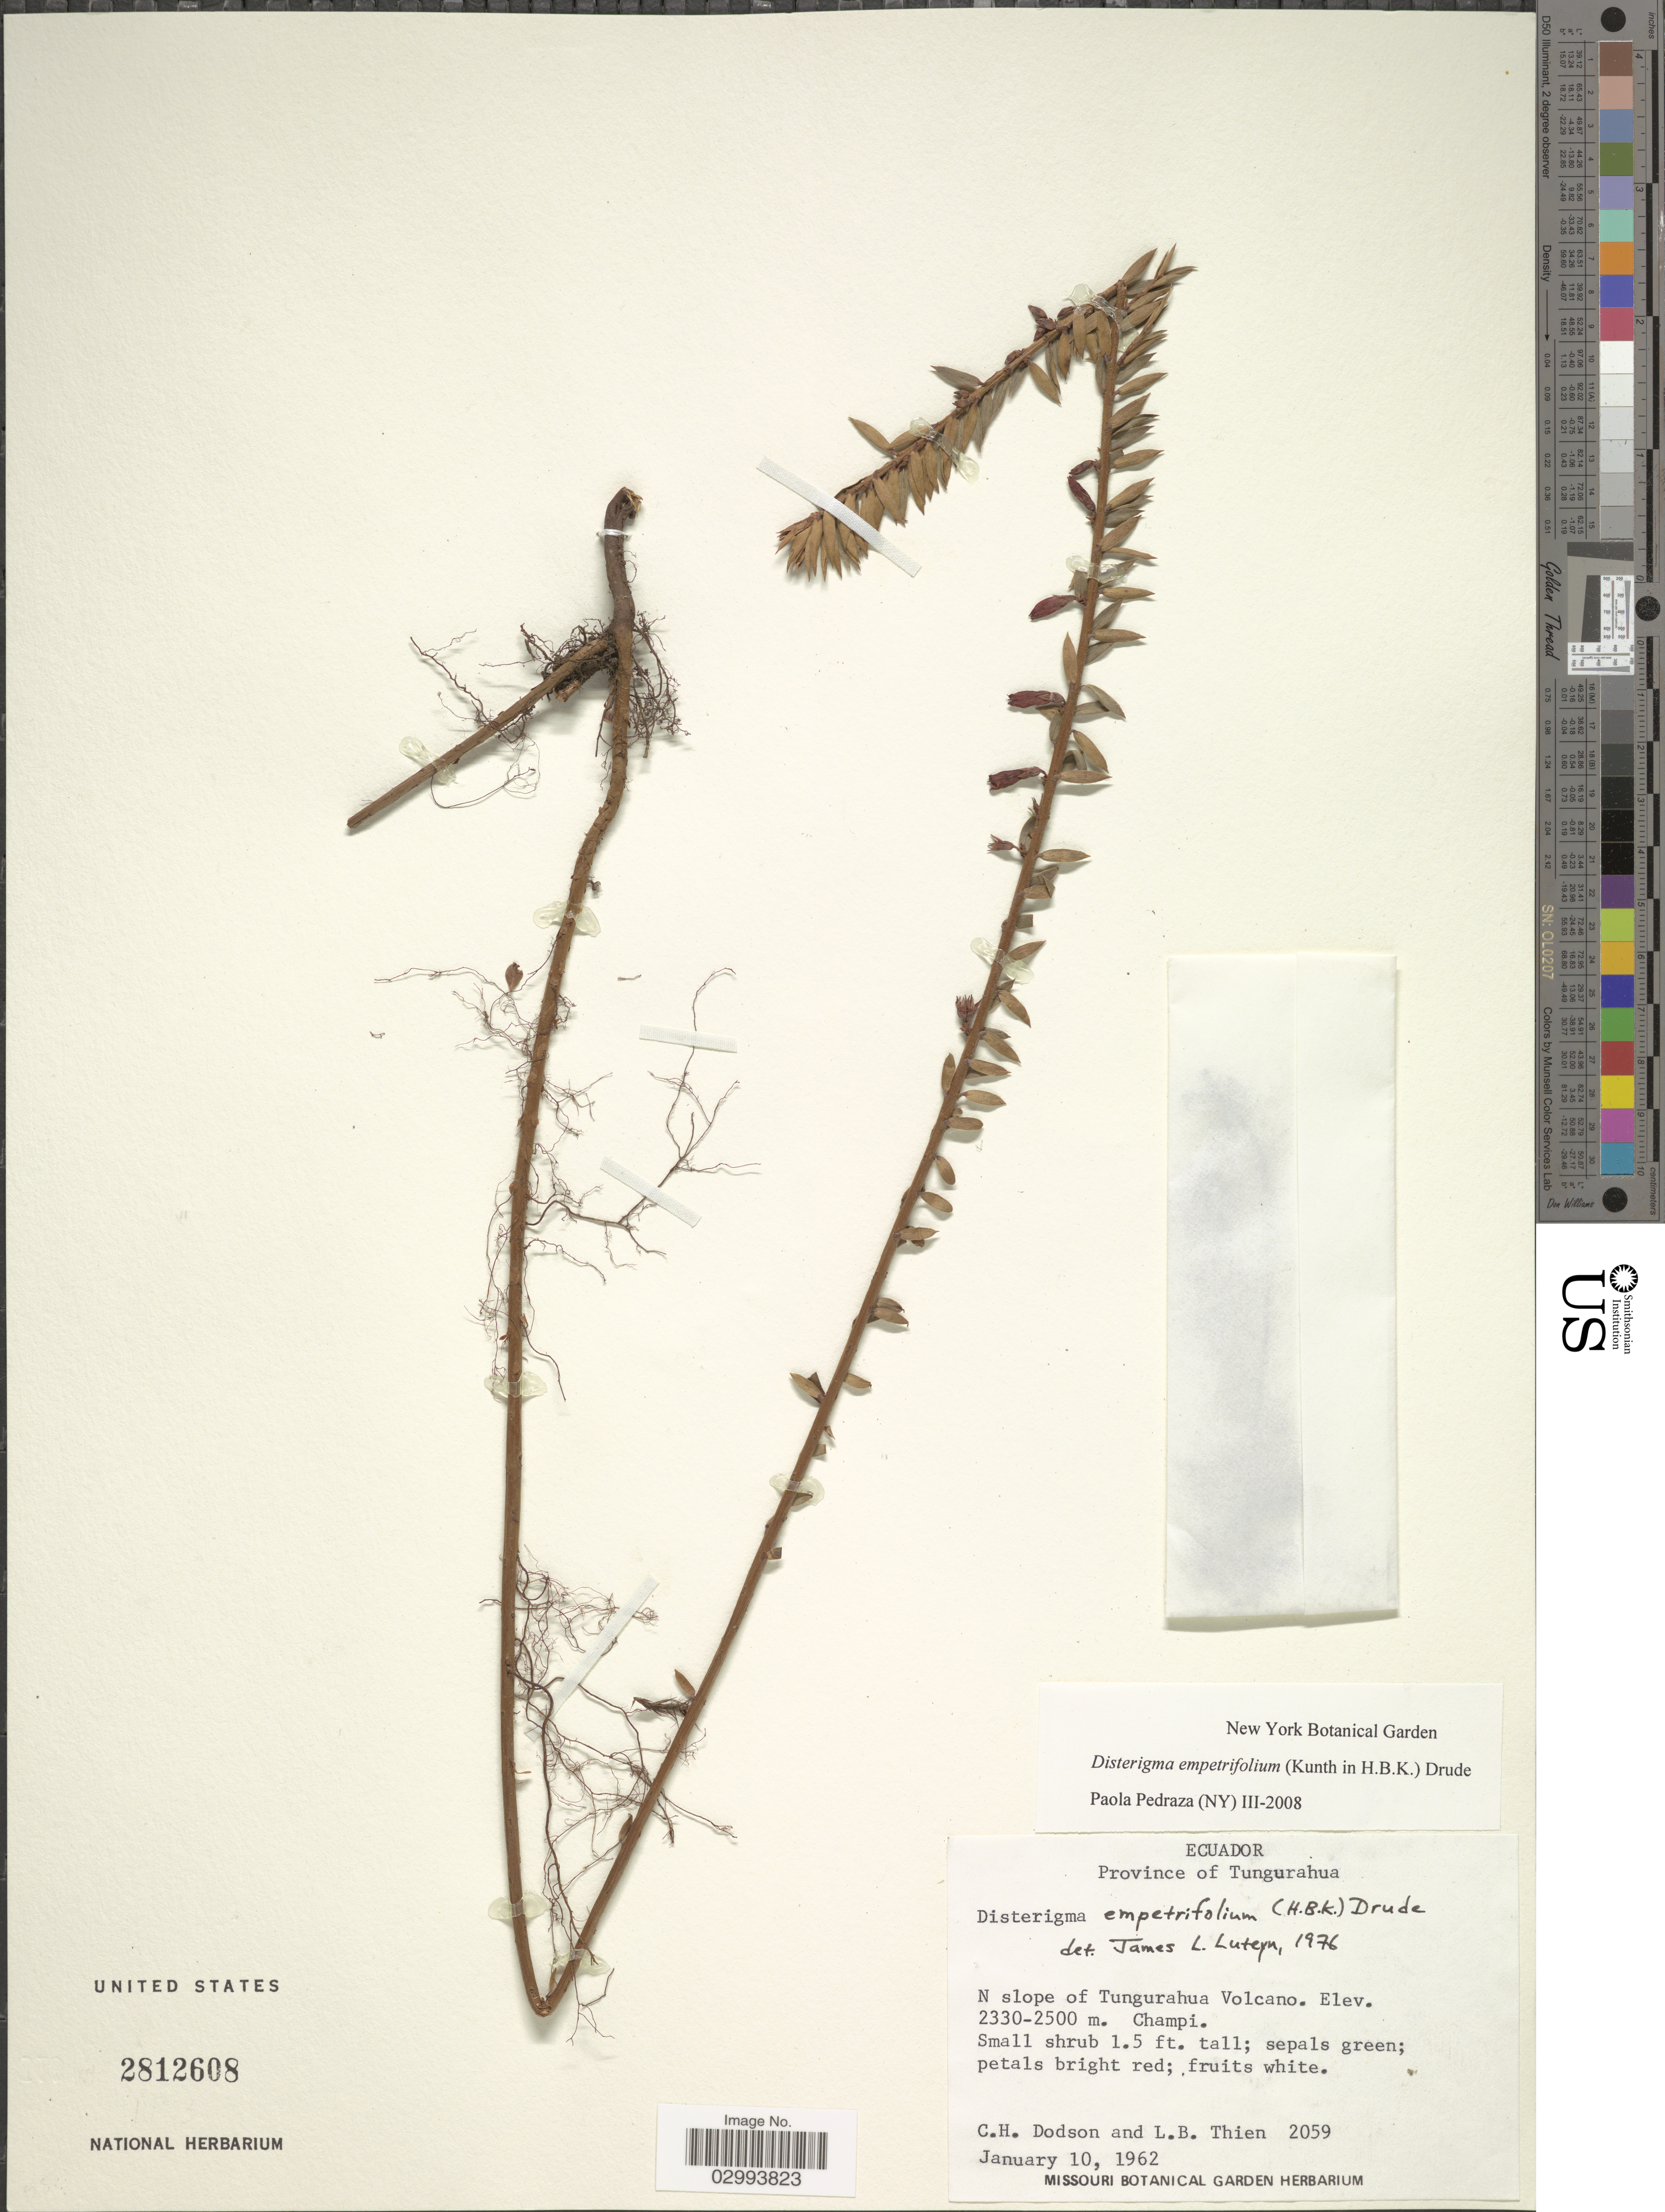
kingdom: Plantae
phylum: Tracheophyta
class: Magnoliopsida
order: Ericales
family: Ericaceae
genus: Disterigma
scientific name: Disterigma empetrifolium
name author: (Kunth) Drude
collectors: C. H. Dodson & L. Thien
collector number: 2059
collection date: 1962-01-10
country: Ecuador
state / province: Tungurahua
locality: Province of Tungurahua. N slope of Tungurahua Volcano. Champi.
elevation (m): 2330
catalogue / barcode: US 2812608